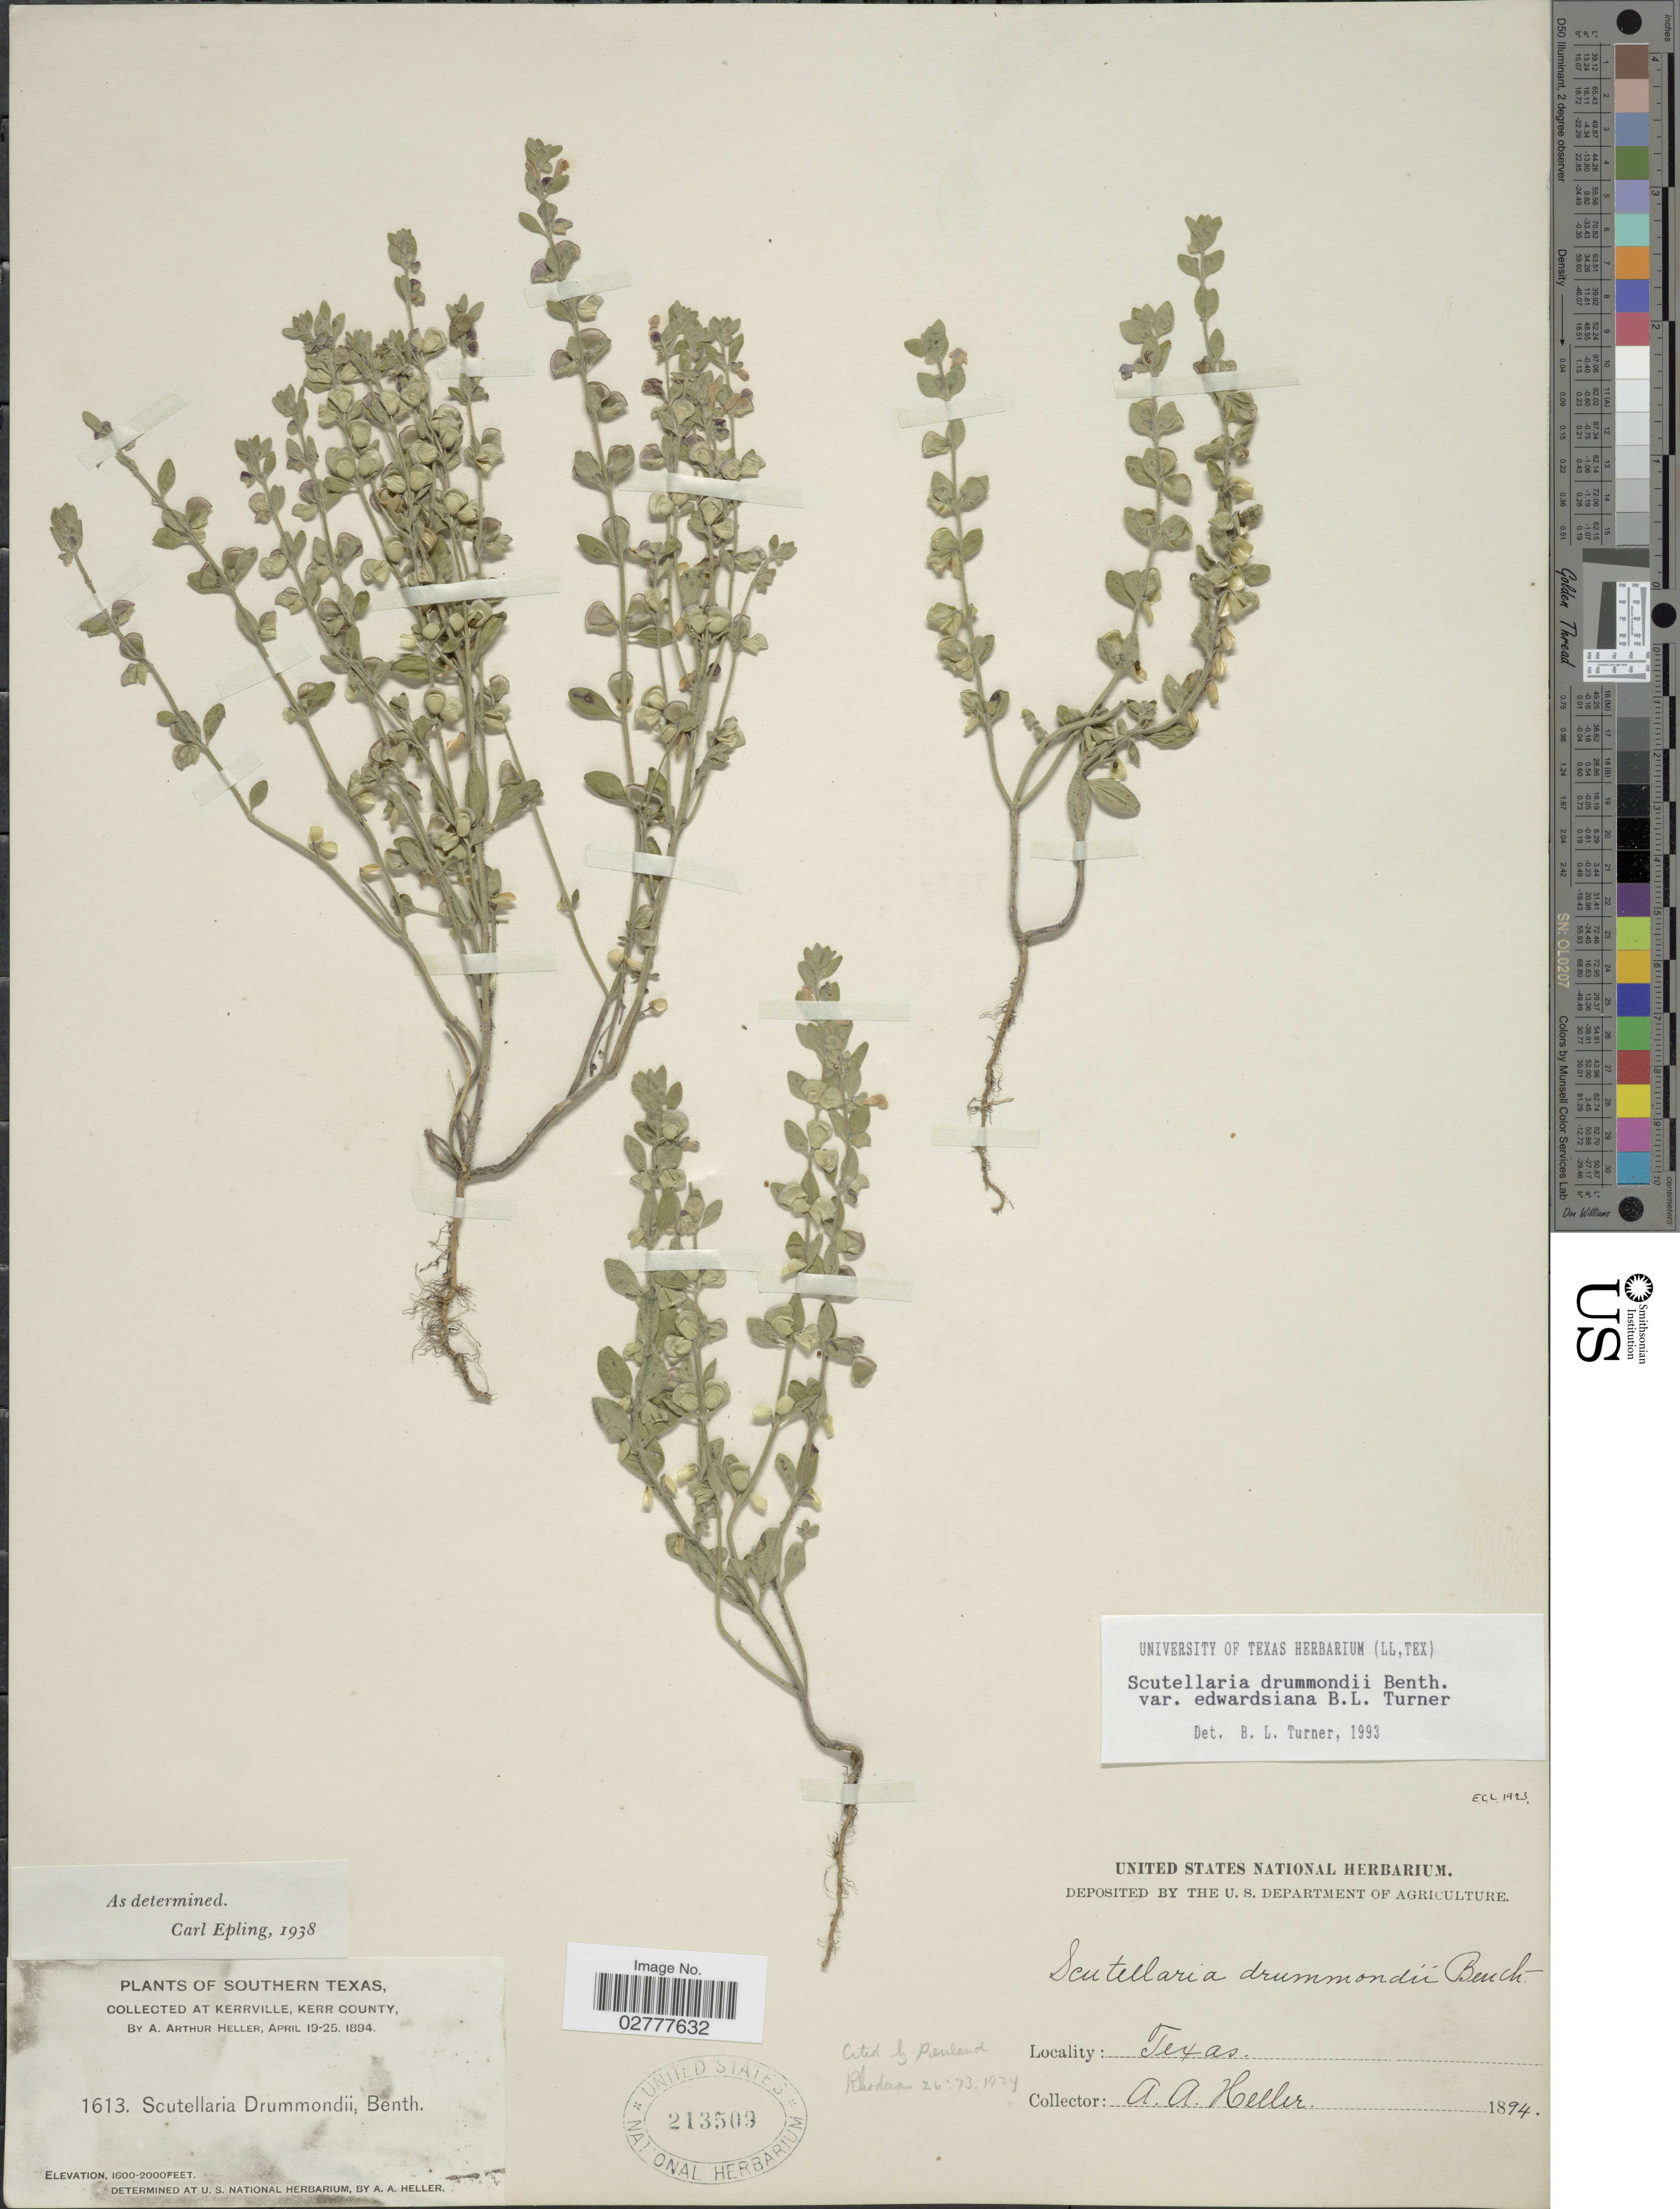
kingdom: Plantae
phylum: Tracheophyta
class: Magnoliopsida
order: Lamiales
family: Lamiaceae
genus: Scutellaria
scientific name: Scutellaria drummondii var. edwardsiana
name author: Benth.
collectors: A. A. Heller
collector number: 1613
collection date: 1894-04-19/1894-04-25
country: United States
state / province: Texas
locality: Southern Texas, Kerrville, Kerr County.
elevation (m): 488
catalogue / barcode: US 213509